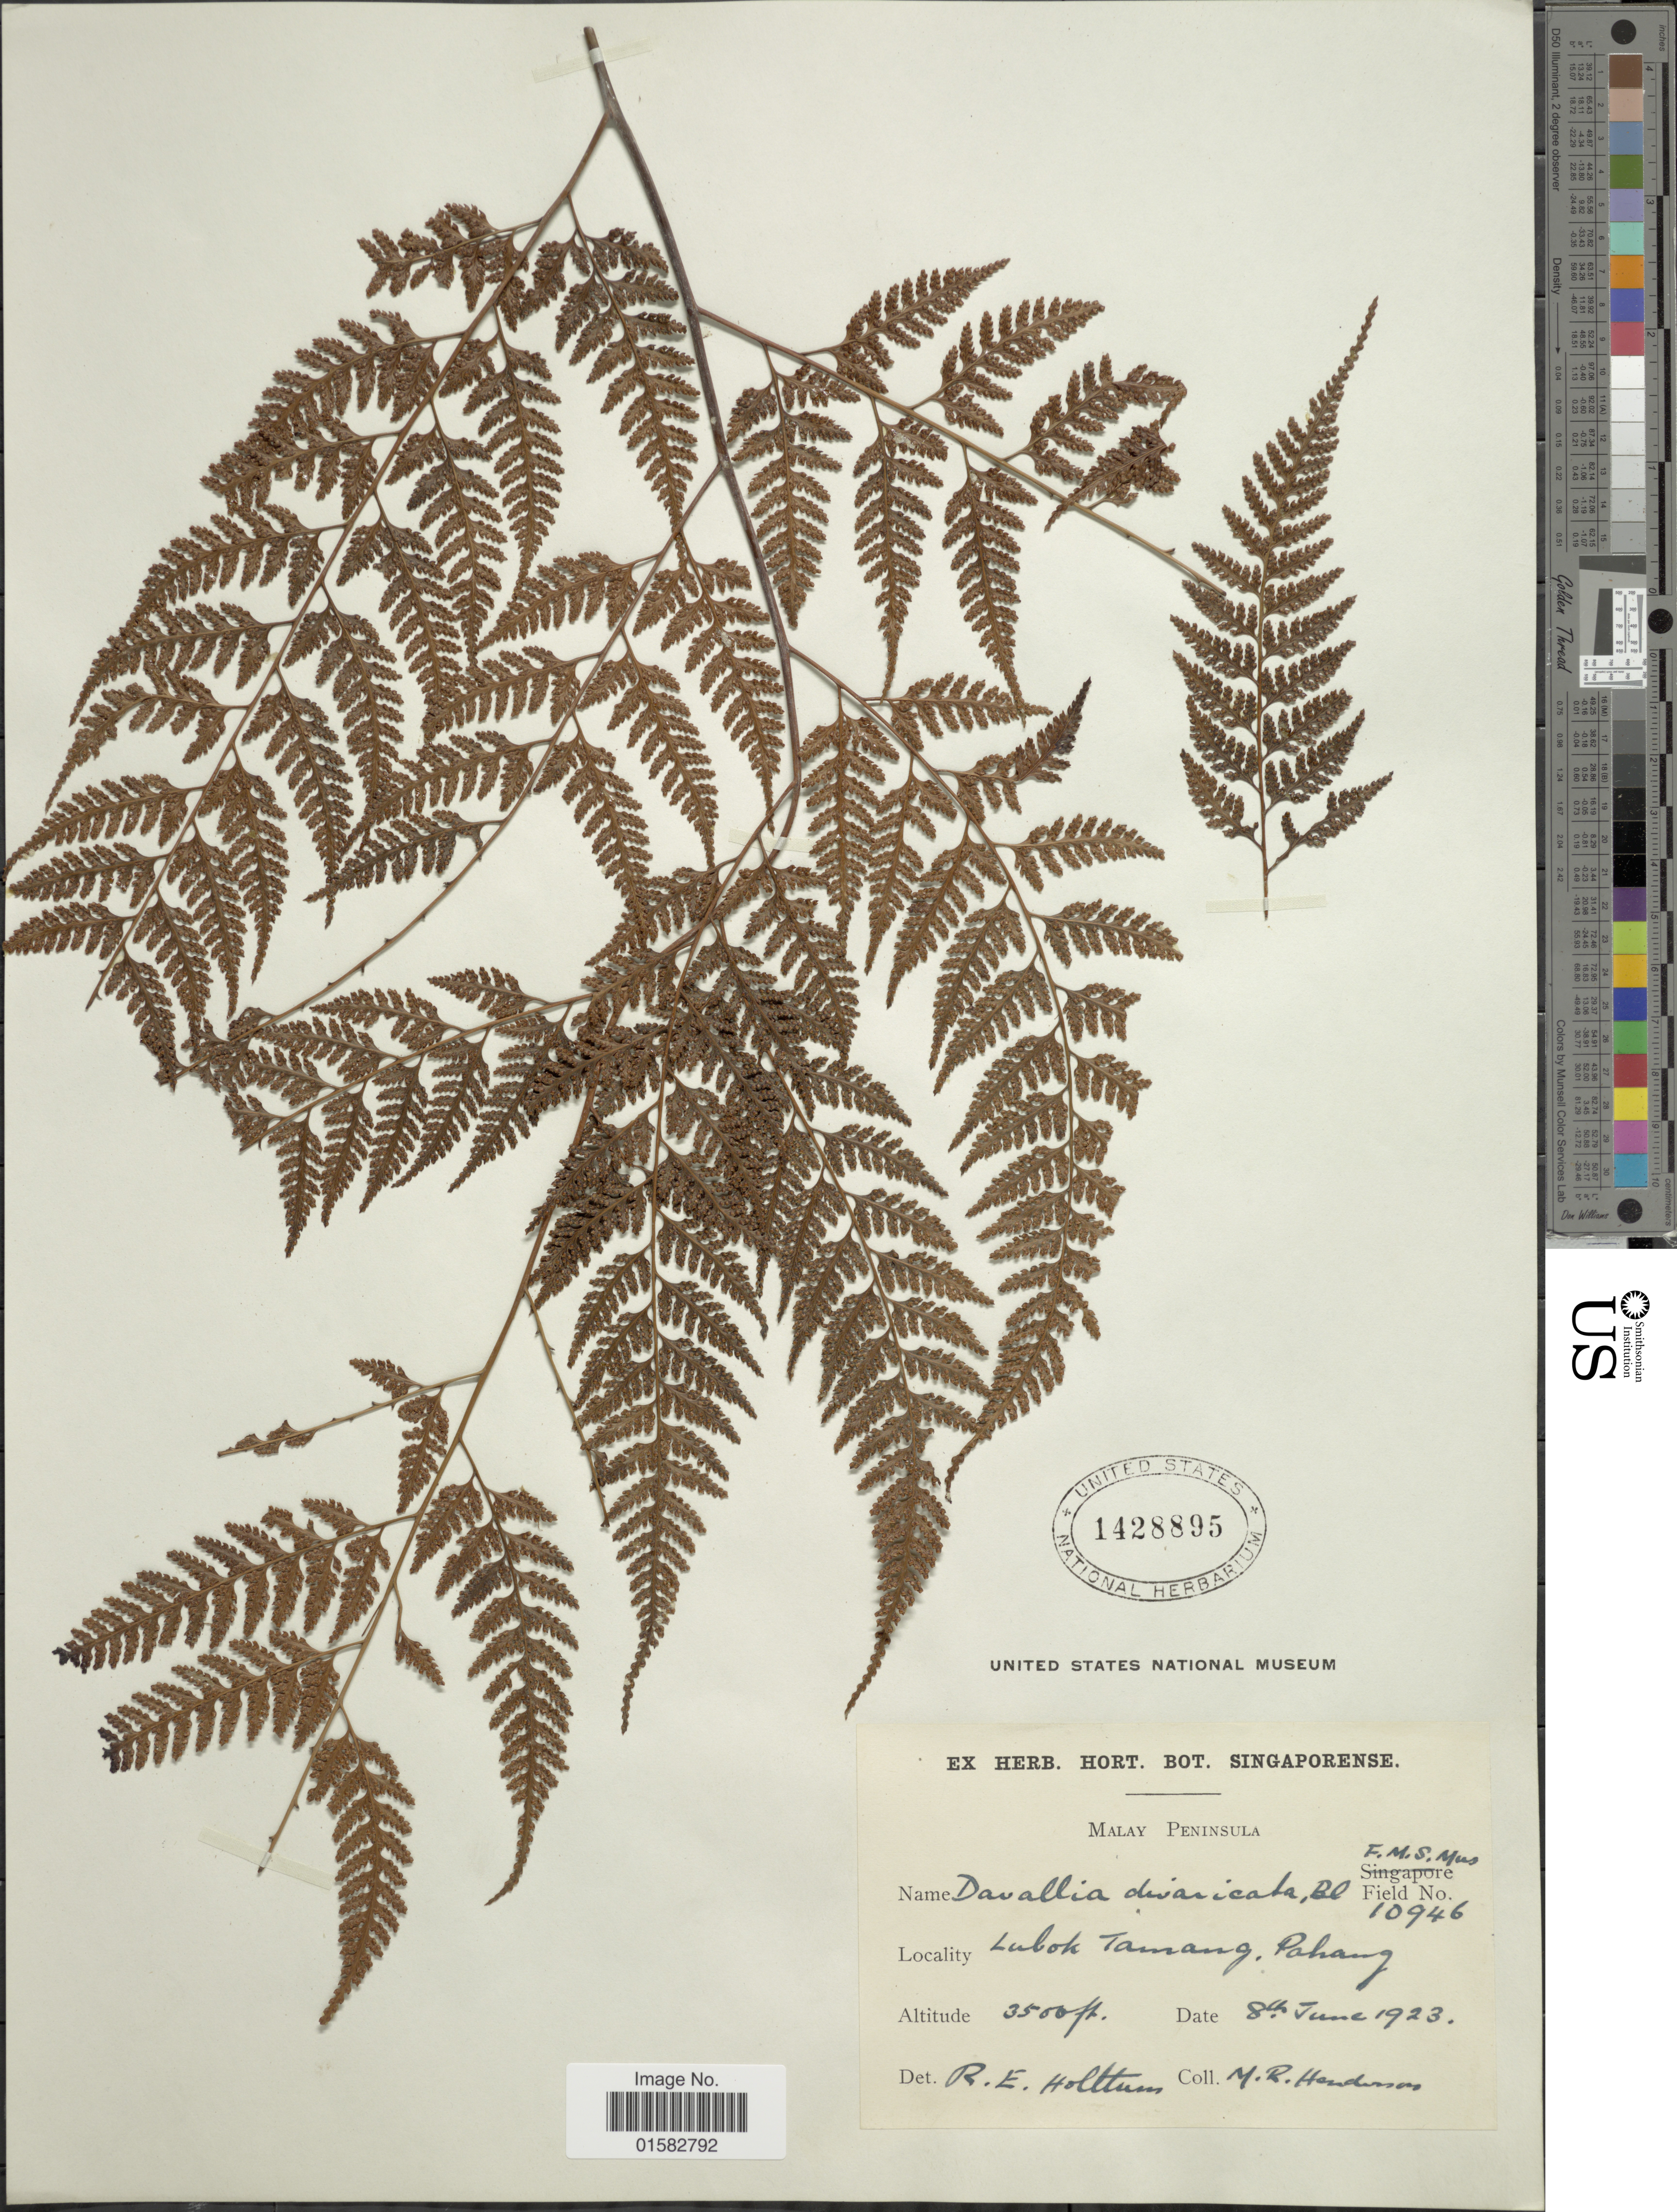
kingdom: Plantae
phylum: Tracheophyta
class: Polypodiopsida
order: Polypodiales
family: Davalliaceae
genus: Davallia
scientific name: Davallia divaricata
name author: Blume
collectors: M. Henderson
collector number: F.M.S.Mus 10946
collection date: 1923-06-08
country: Malaysia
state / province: Pahang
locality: Malay Peninsula, Lubok Tamang Pahang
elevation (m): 1067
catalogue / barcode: US 17428895